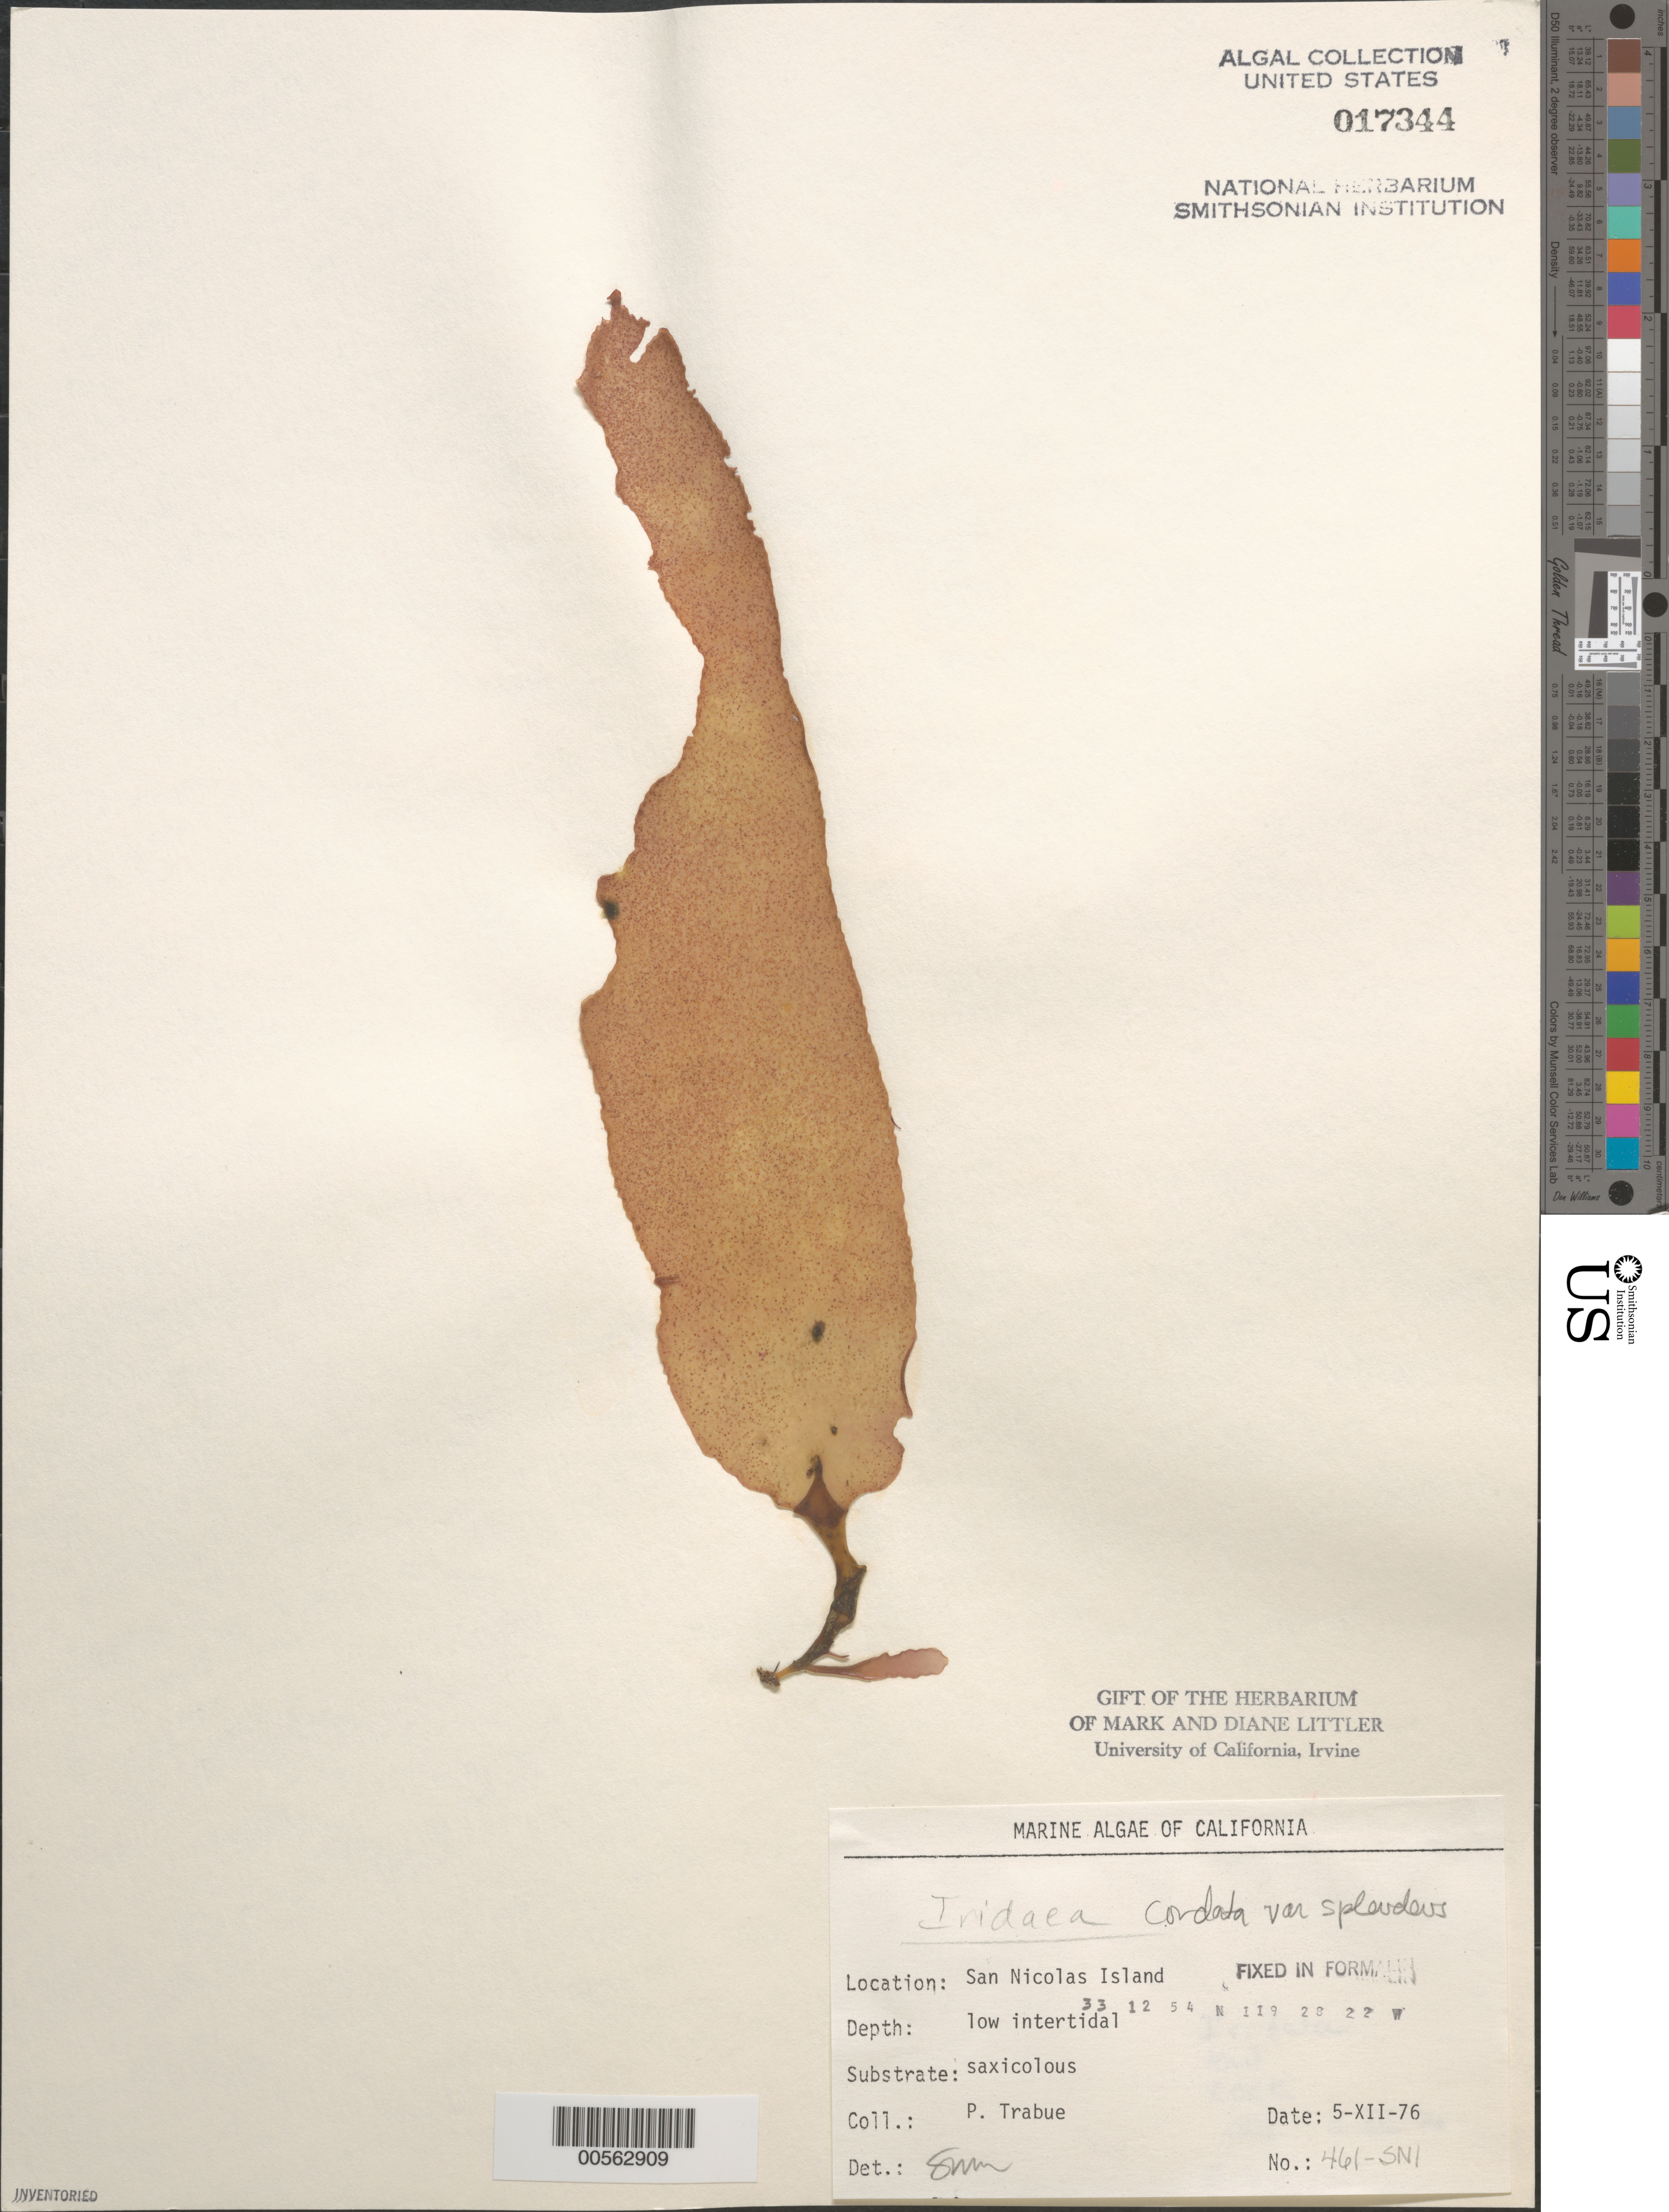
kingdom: Plantae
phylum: Rhodophyta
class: Florideophyceae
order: Gigartinales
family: Gigartinaceae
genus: Iridaea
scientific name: Iridaea cordata var. splendens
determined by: Murray, S. N.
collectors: P. J. Trabue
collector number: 461-sni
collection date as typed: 05 Dec 1976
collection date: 1976-12-05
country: United States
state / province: California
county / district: Ventura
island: San Nicolas Island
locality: Dutch Harbor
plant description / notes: BLM-SOCALBIGHT Rocky Intertidal Survey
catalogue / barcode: US 17344